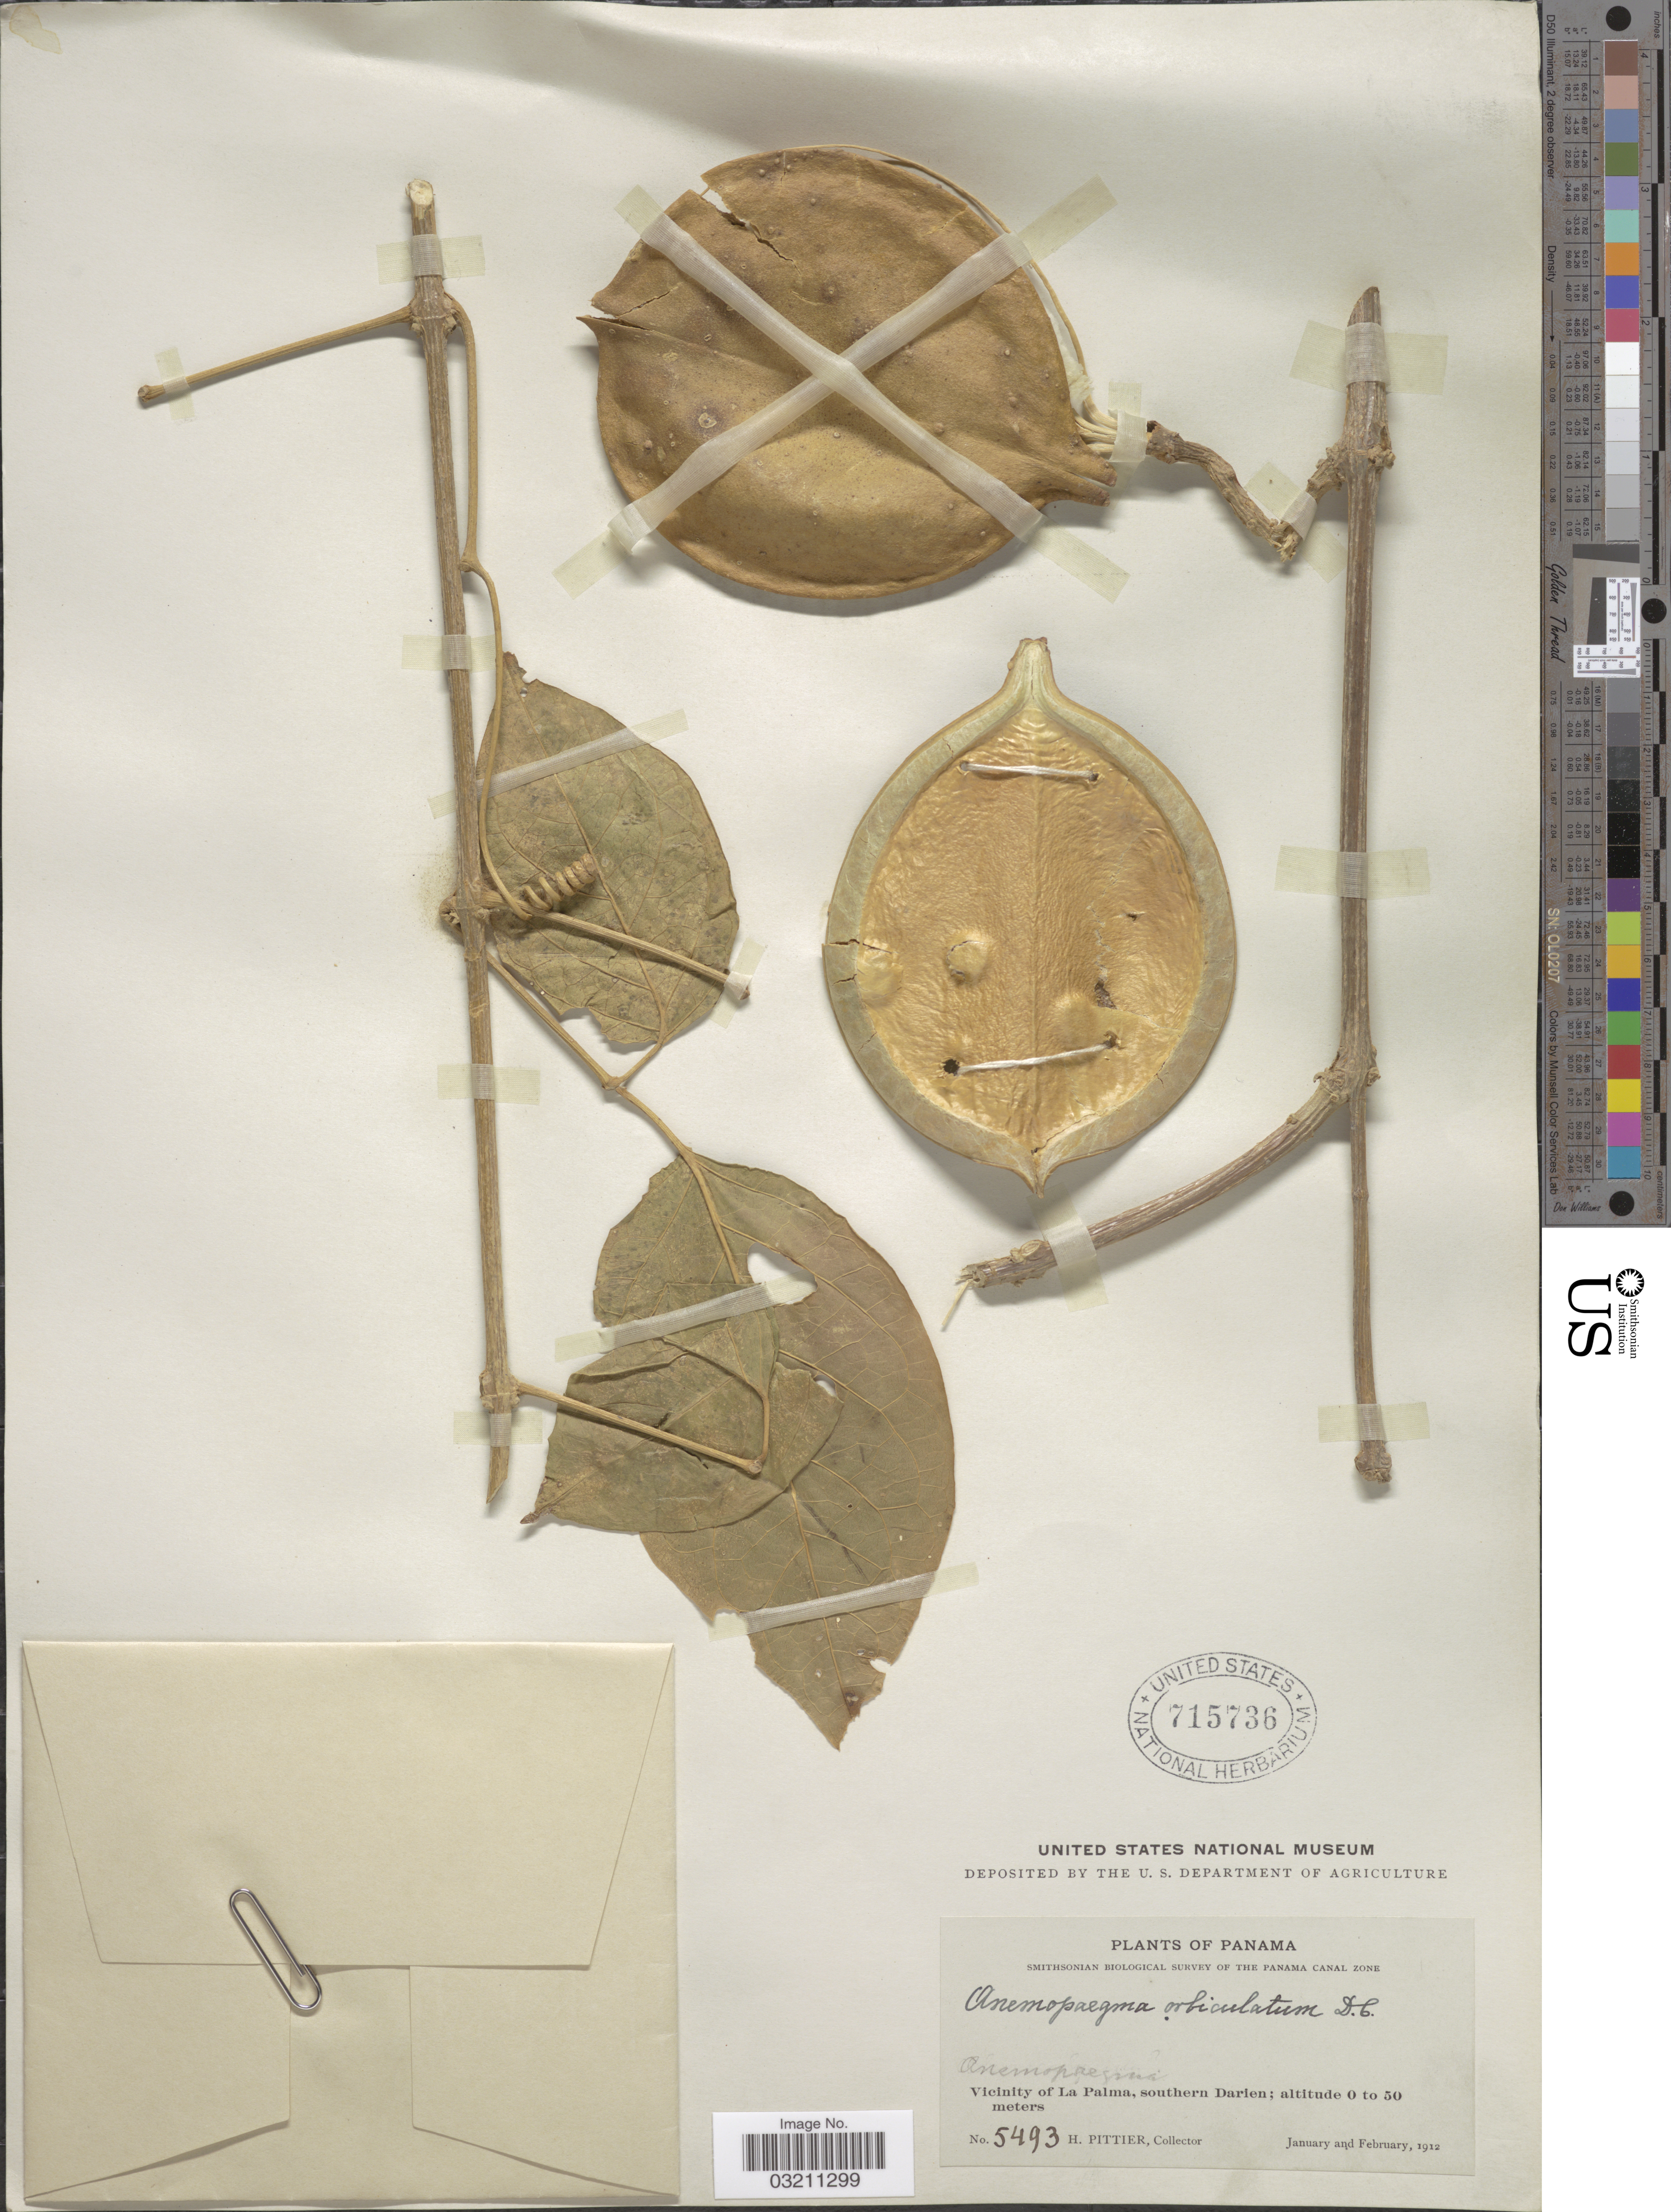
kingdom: Plantae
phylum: Tracheophyta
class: Magnoliopsida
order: Lamiales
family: Bignoniaceae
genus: Amphilophium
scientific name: Amphilophium orbiculatum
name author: (Jacq.) DC.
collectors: H. F. Pittier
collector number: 5493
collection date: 1912-01/1912-02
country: Panama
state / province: Darién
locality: Vicinity of La Palma, southern Darien. Canal Zone.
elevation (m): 0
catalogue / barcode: US 715736